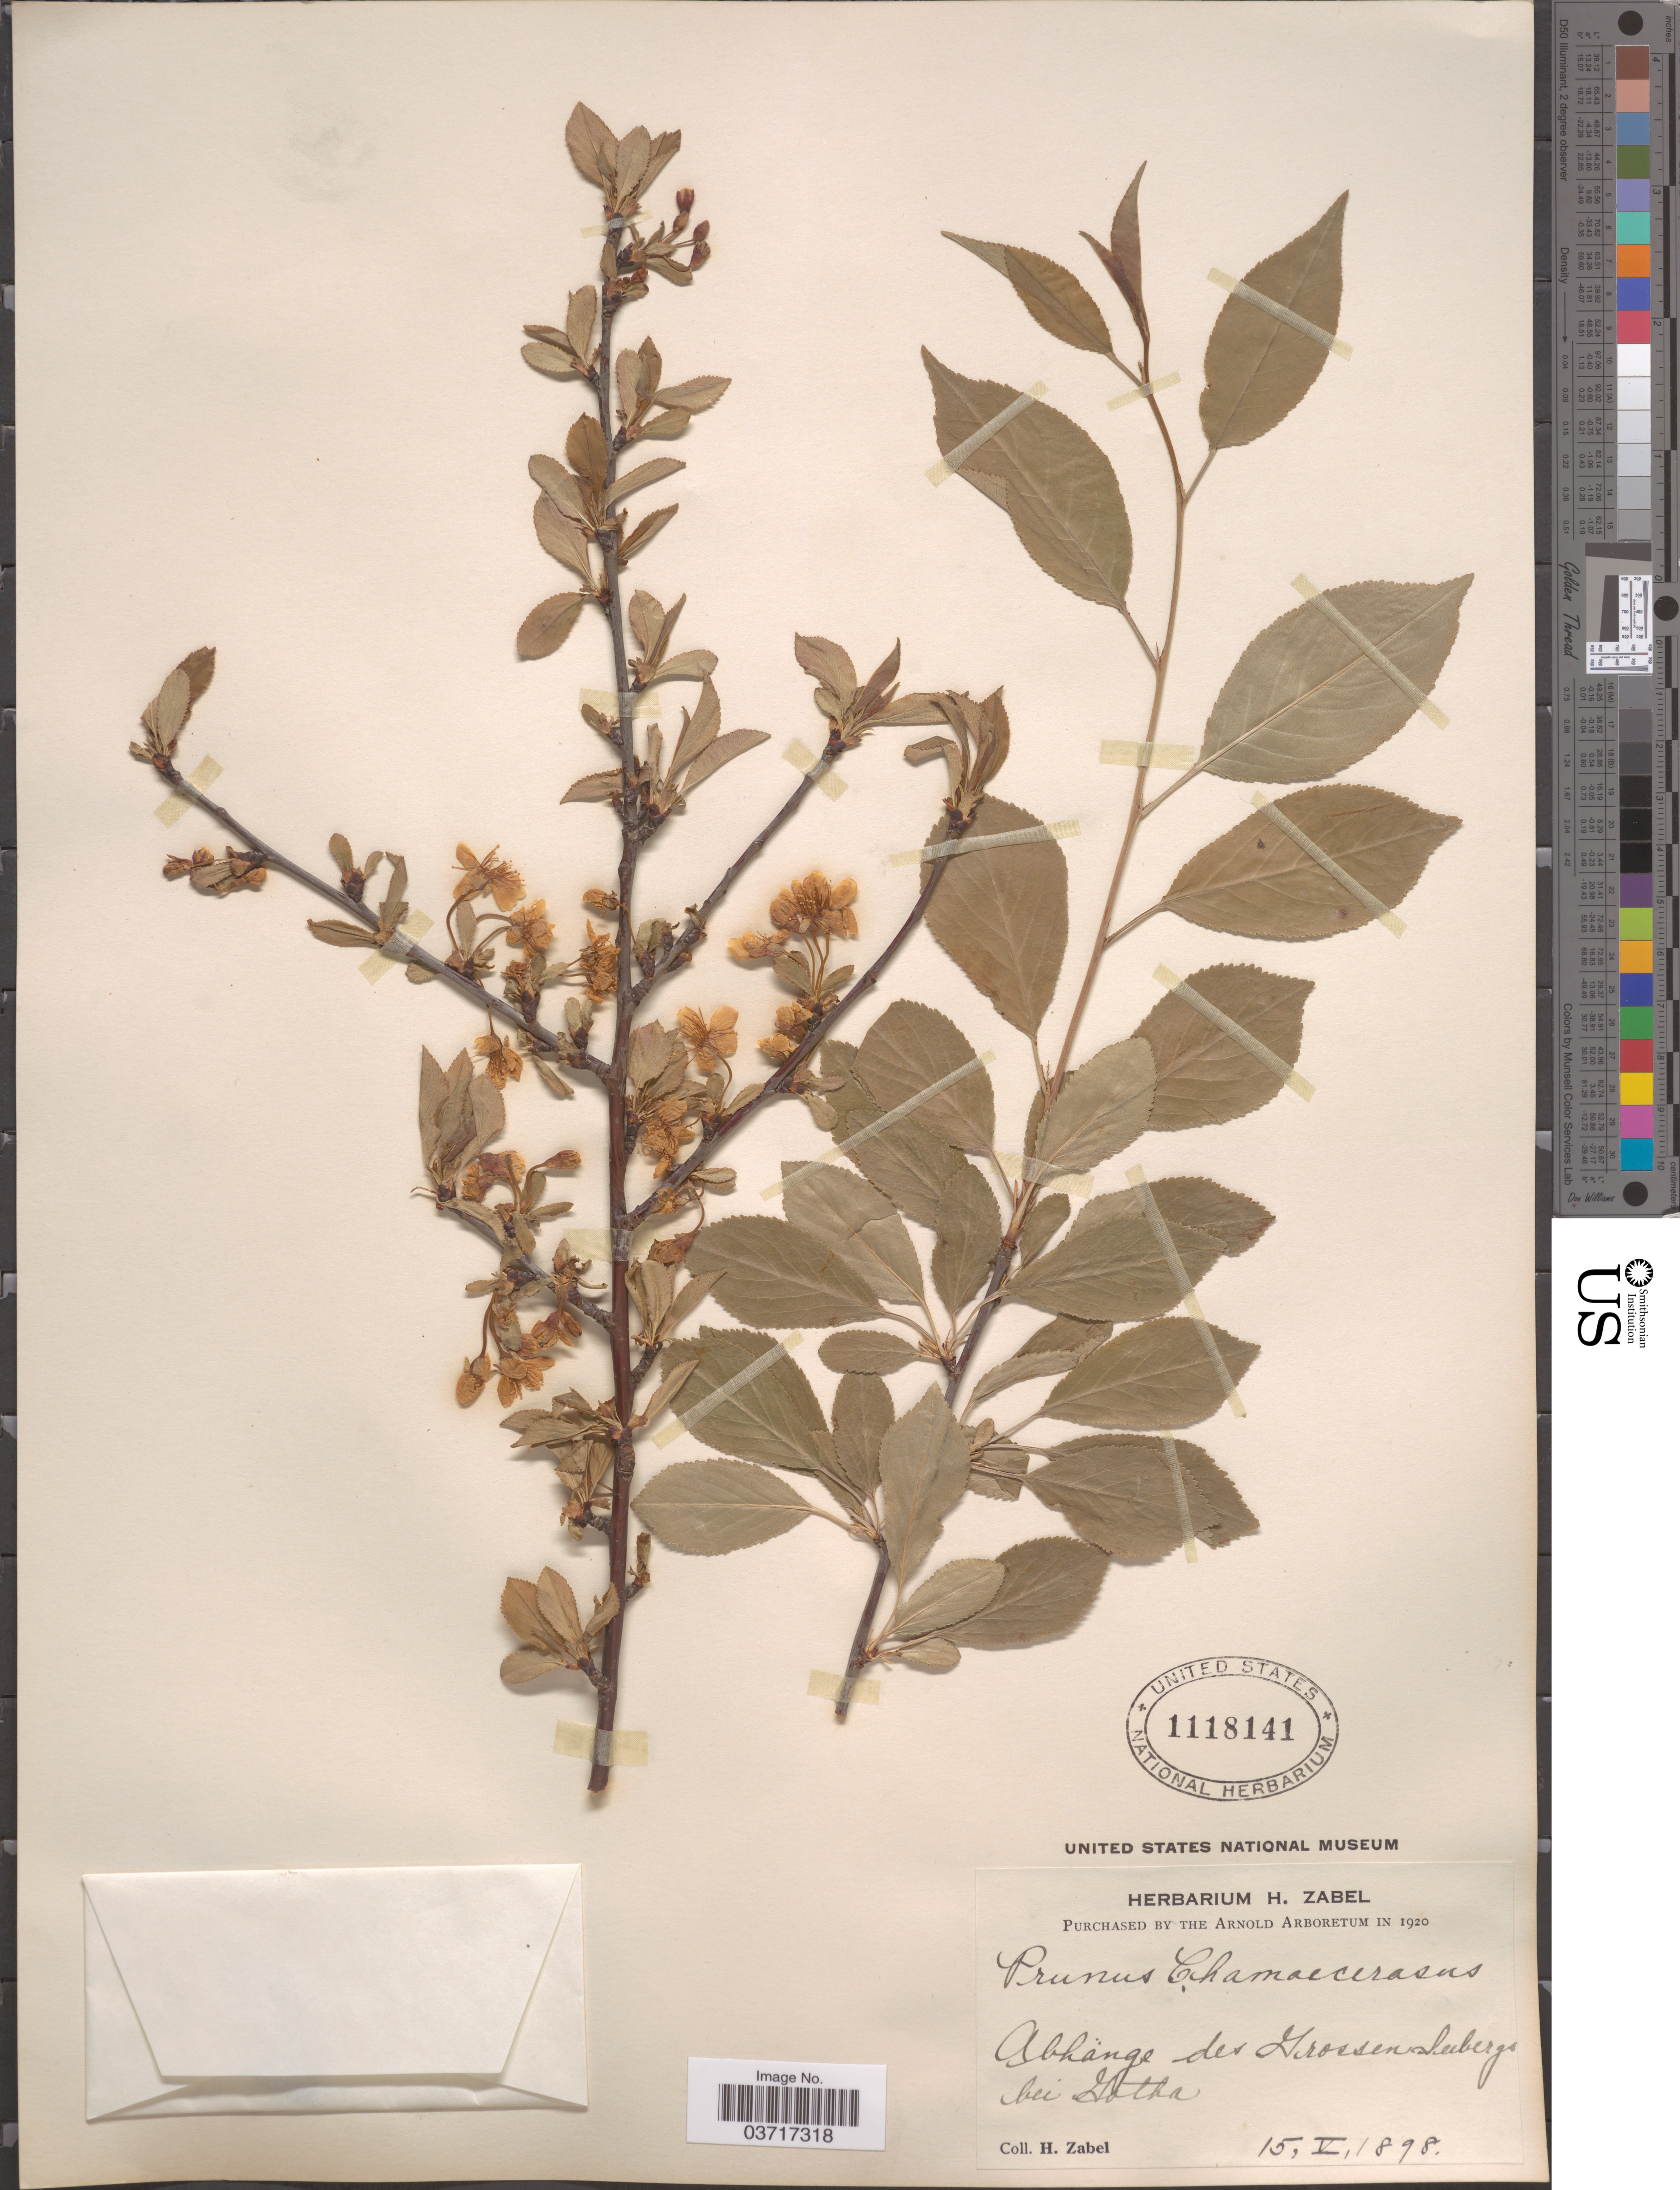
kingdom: Plantae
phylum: Tracheophyta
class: Magnoliopsida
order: Rosales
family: Rosaceae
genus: Prunus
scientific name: Prunus chamaecerasus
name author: Jacq.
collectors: H. Zabel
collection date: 1898-05-15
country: Germany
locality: Gbhange des JrossenLeibergs bei Gotha.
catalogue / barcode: US 1118141